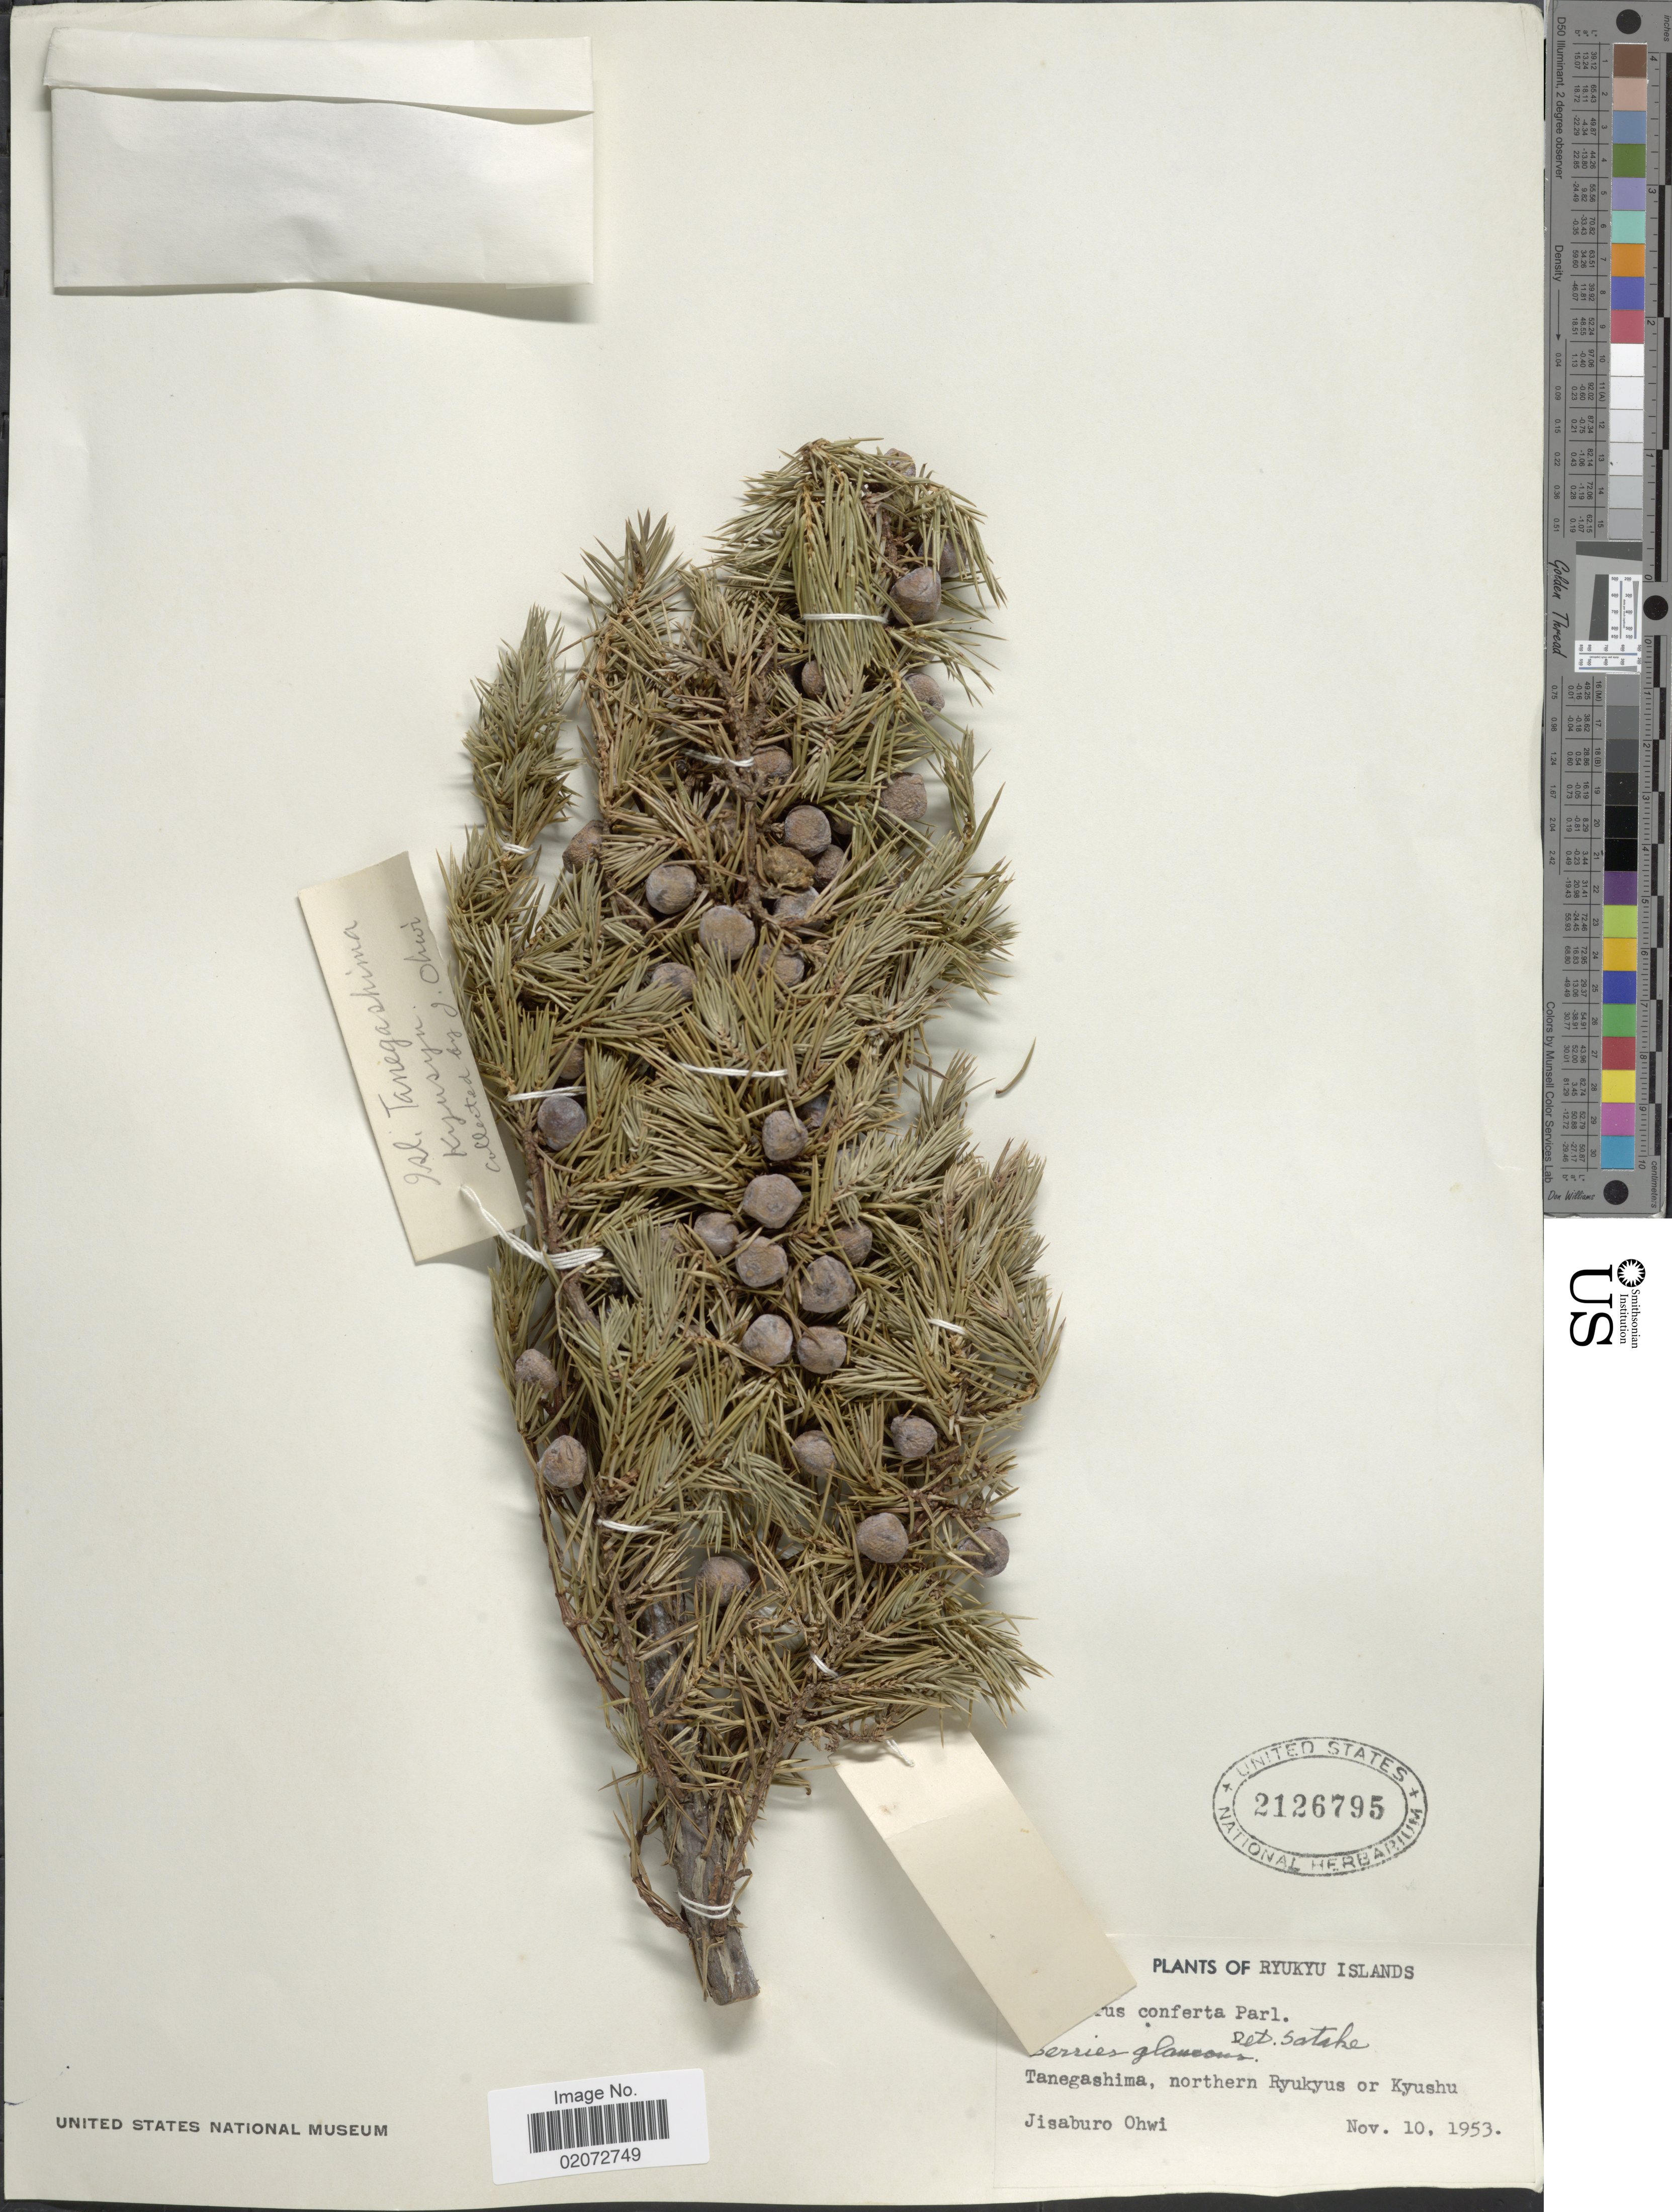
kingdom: Plantae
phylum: Tracheophyta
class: Pinopsida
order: Pinales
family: Cupressaceae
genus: Juniperus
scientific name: Juniperus conferta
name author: Parl.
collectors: J. Ohwi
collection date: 1953-11-10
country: Japan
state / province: Okinawa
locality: Ryukyu Islands, Tanegashima, northern Ryukyus or Kyushu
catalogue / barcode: US 2126795